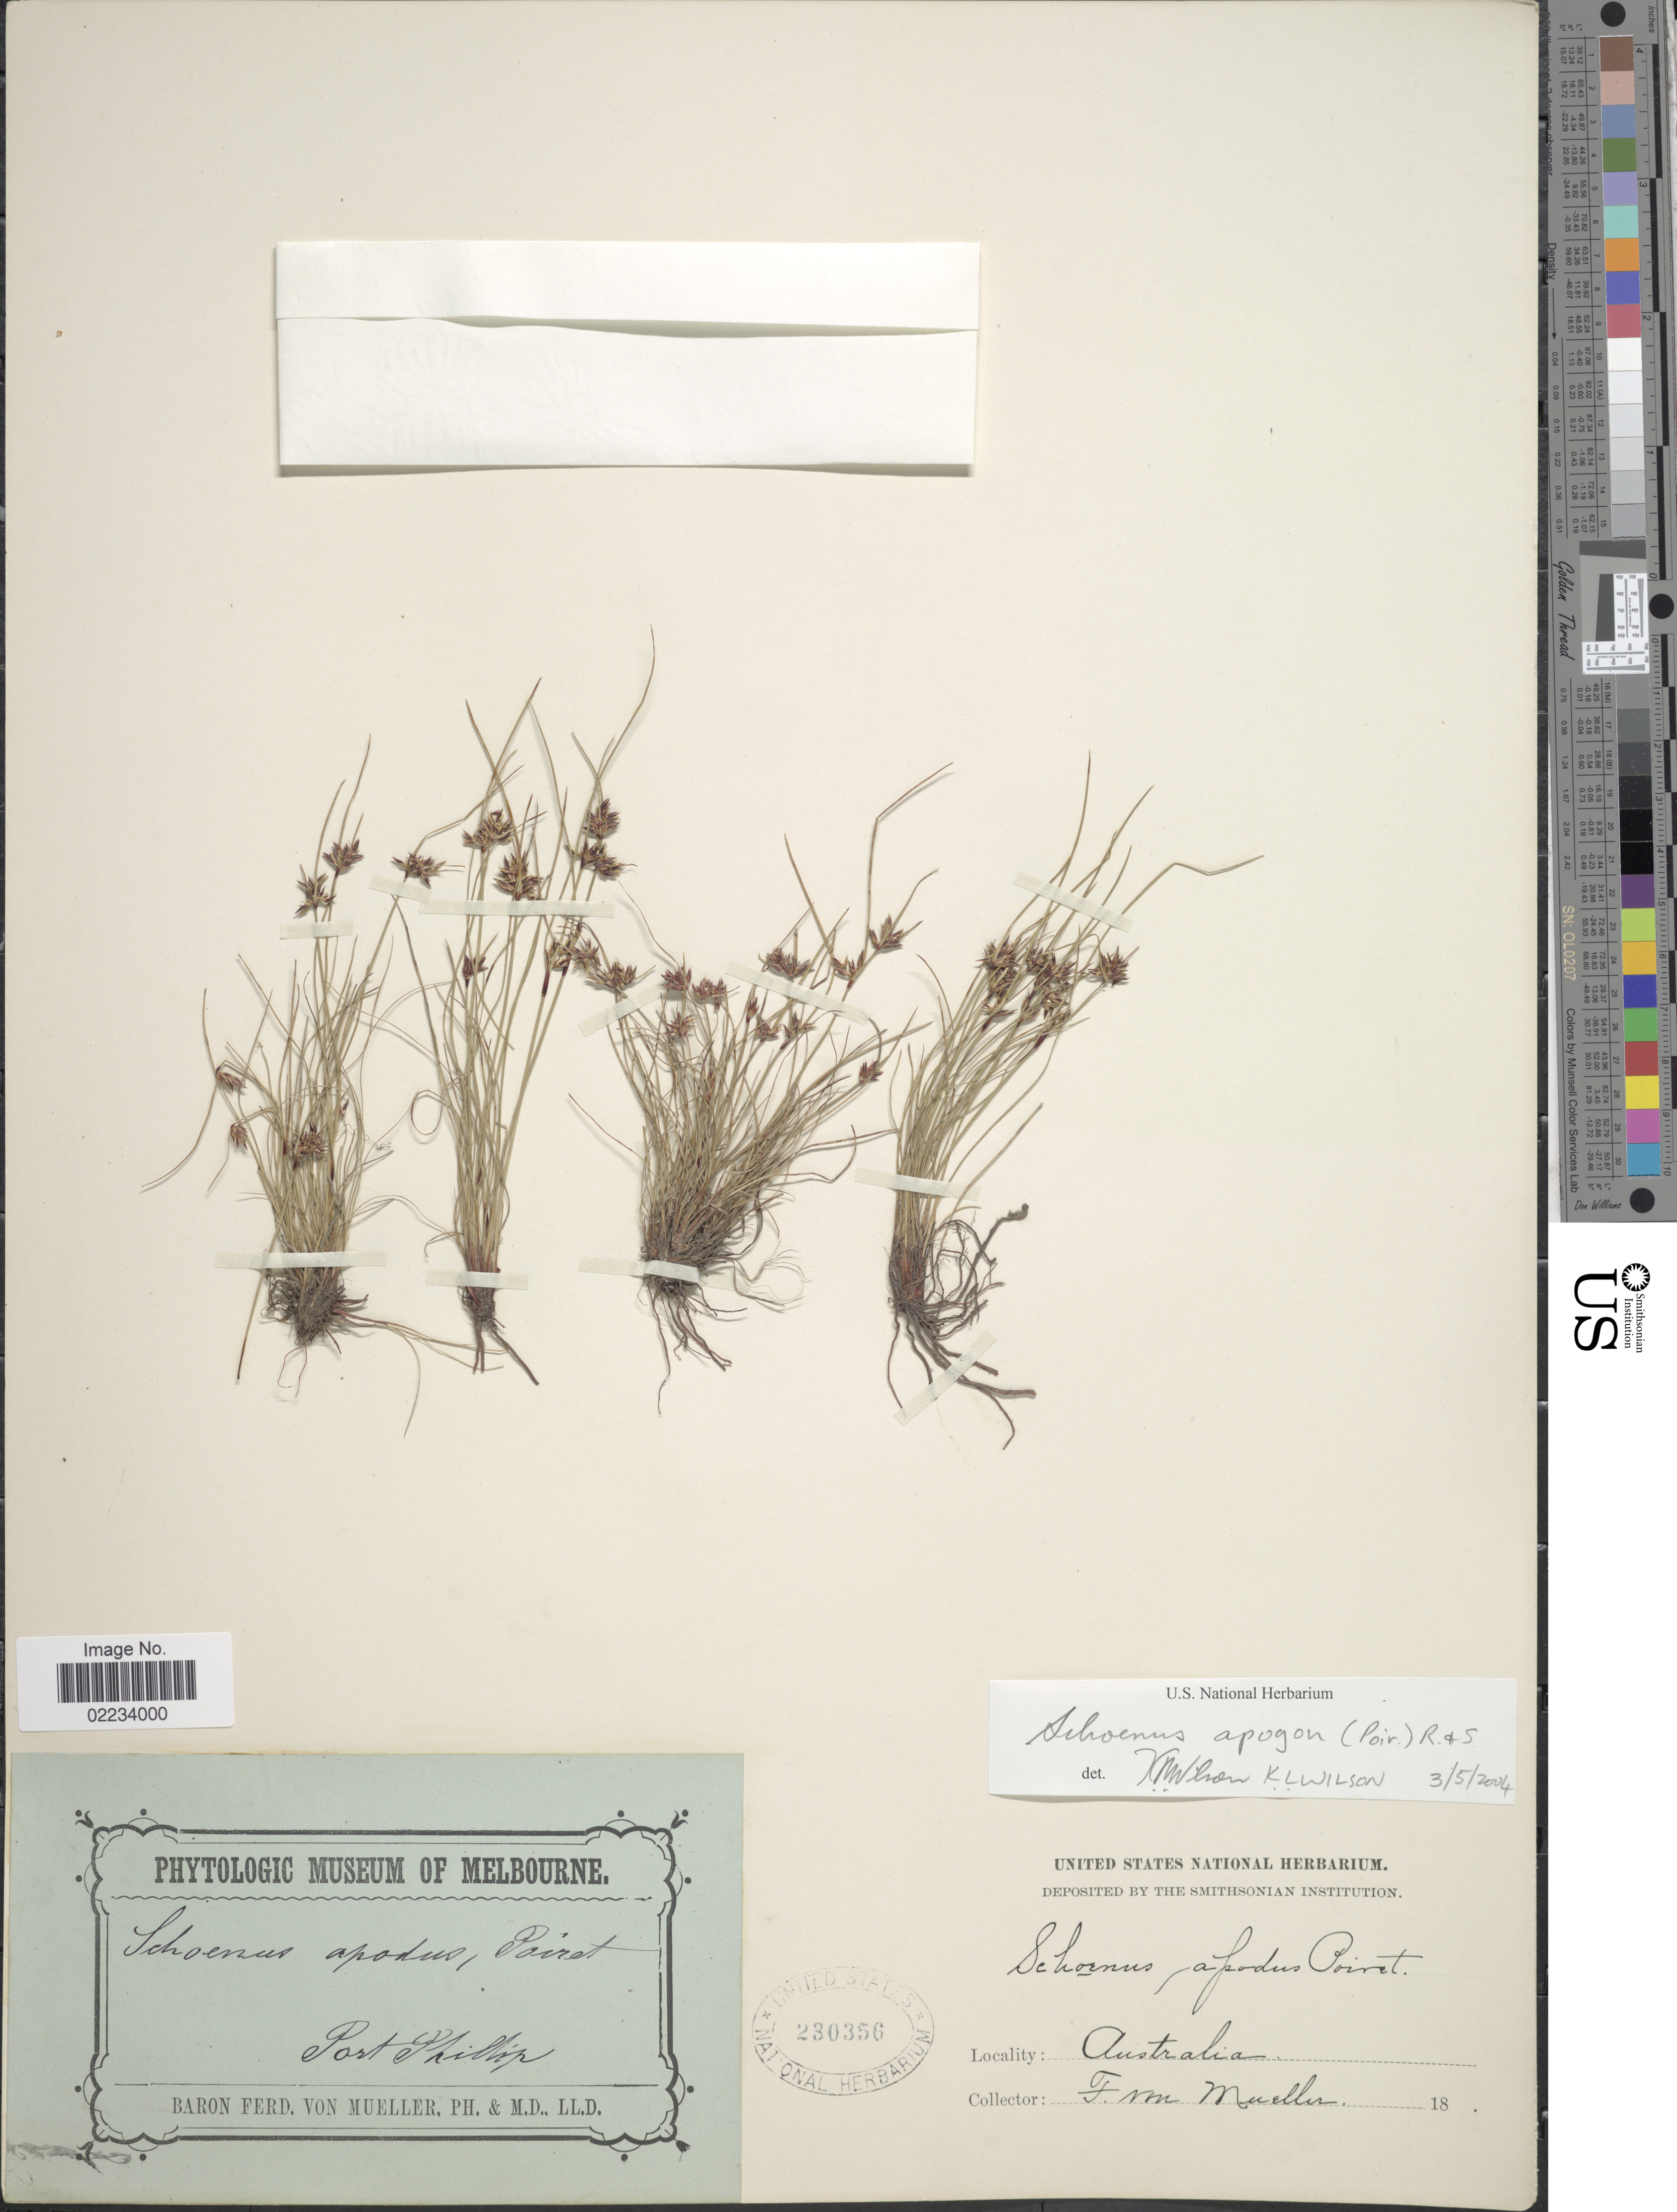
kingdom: Plantae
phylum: Tracheophyta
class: Liliopsida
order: Poales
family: Cyperaceae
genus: Schoenus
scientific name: Schoenus apogon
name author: Roem. & Schult.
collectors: F. Mueller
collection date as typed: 18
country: Australia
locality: Port Philip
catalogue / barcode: US 230356